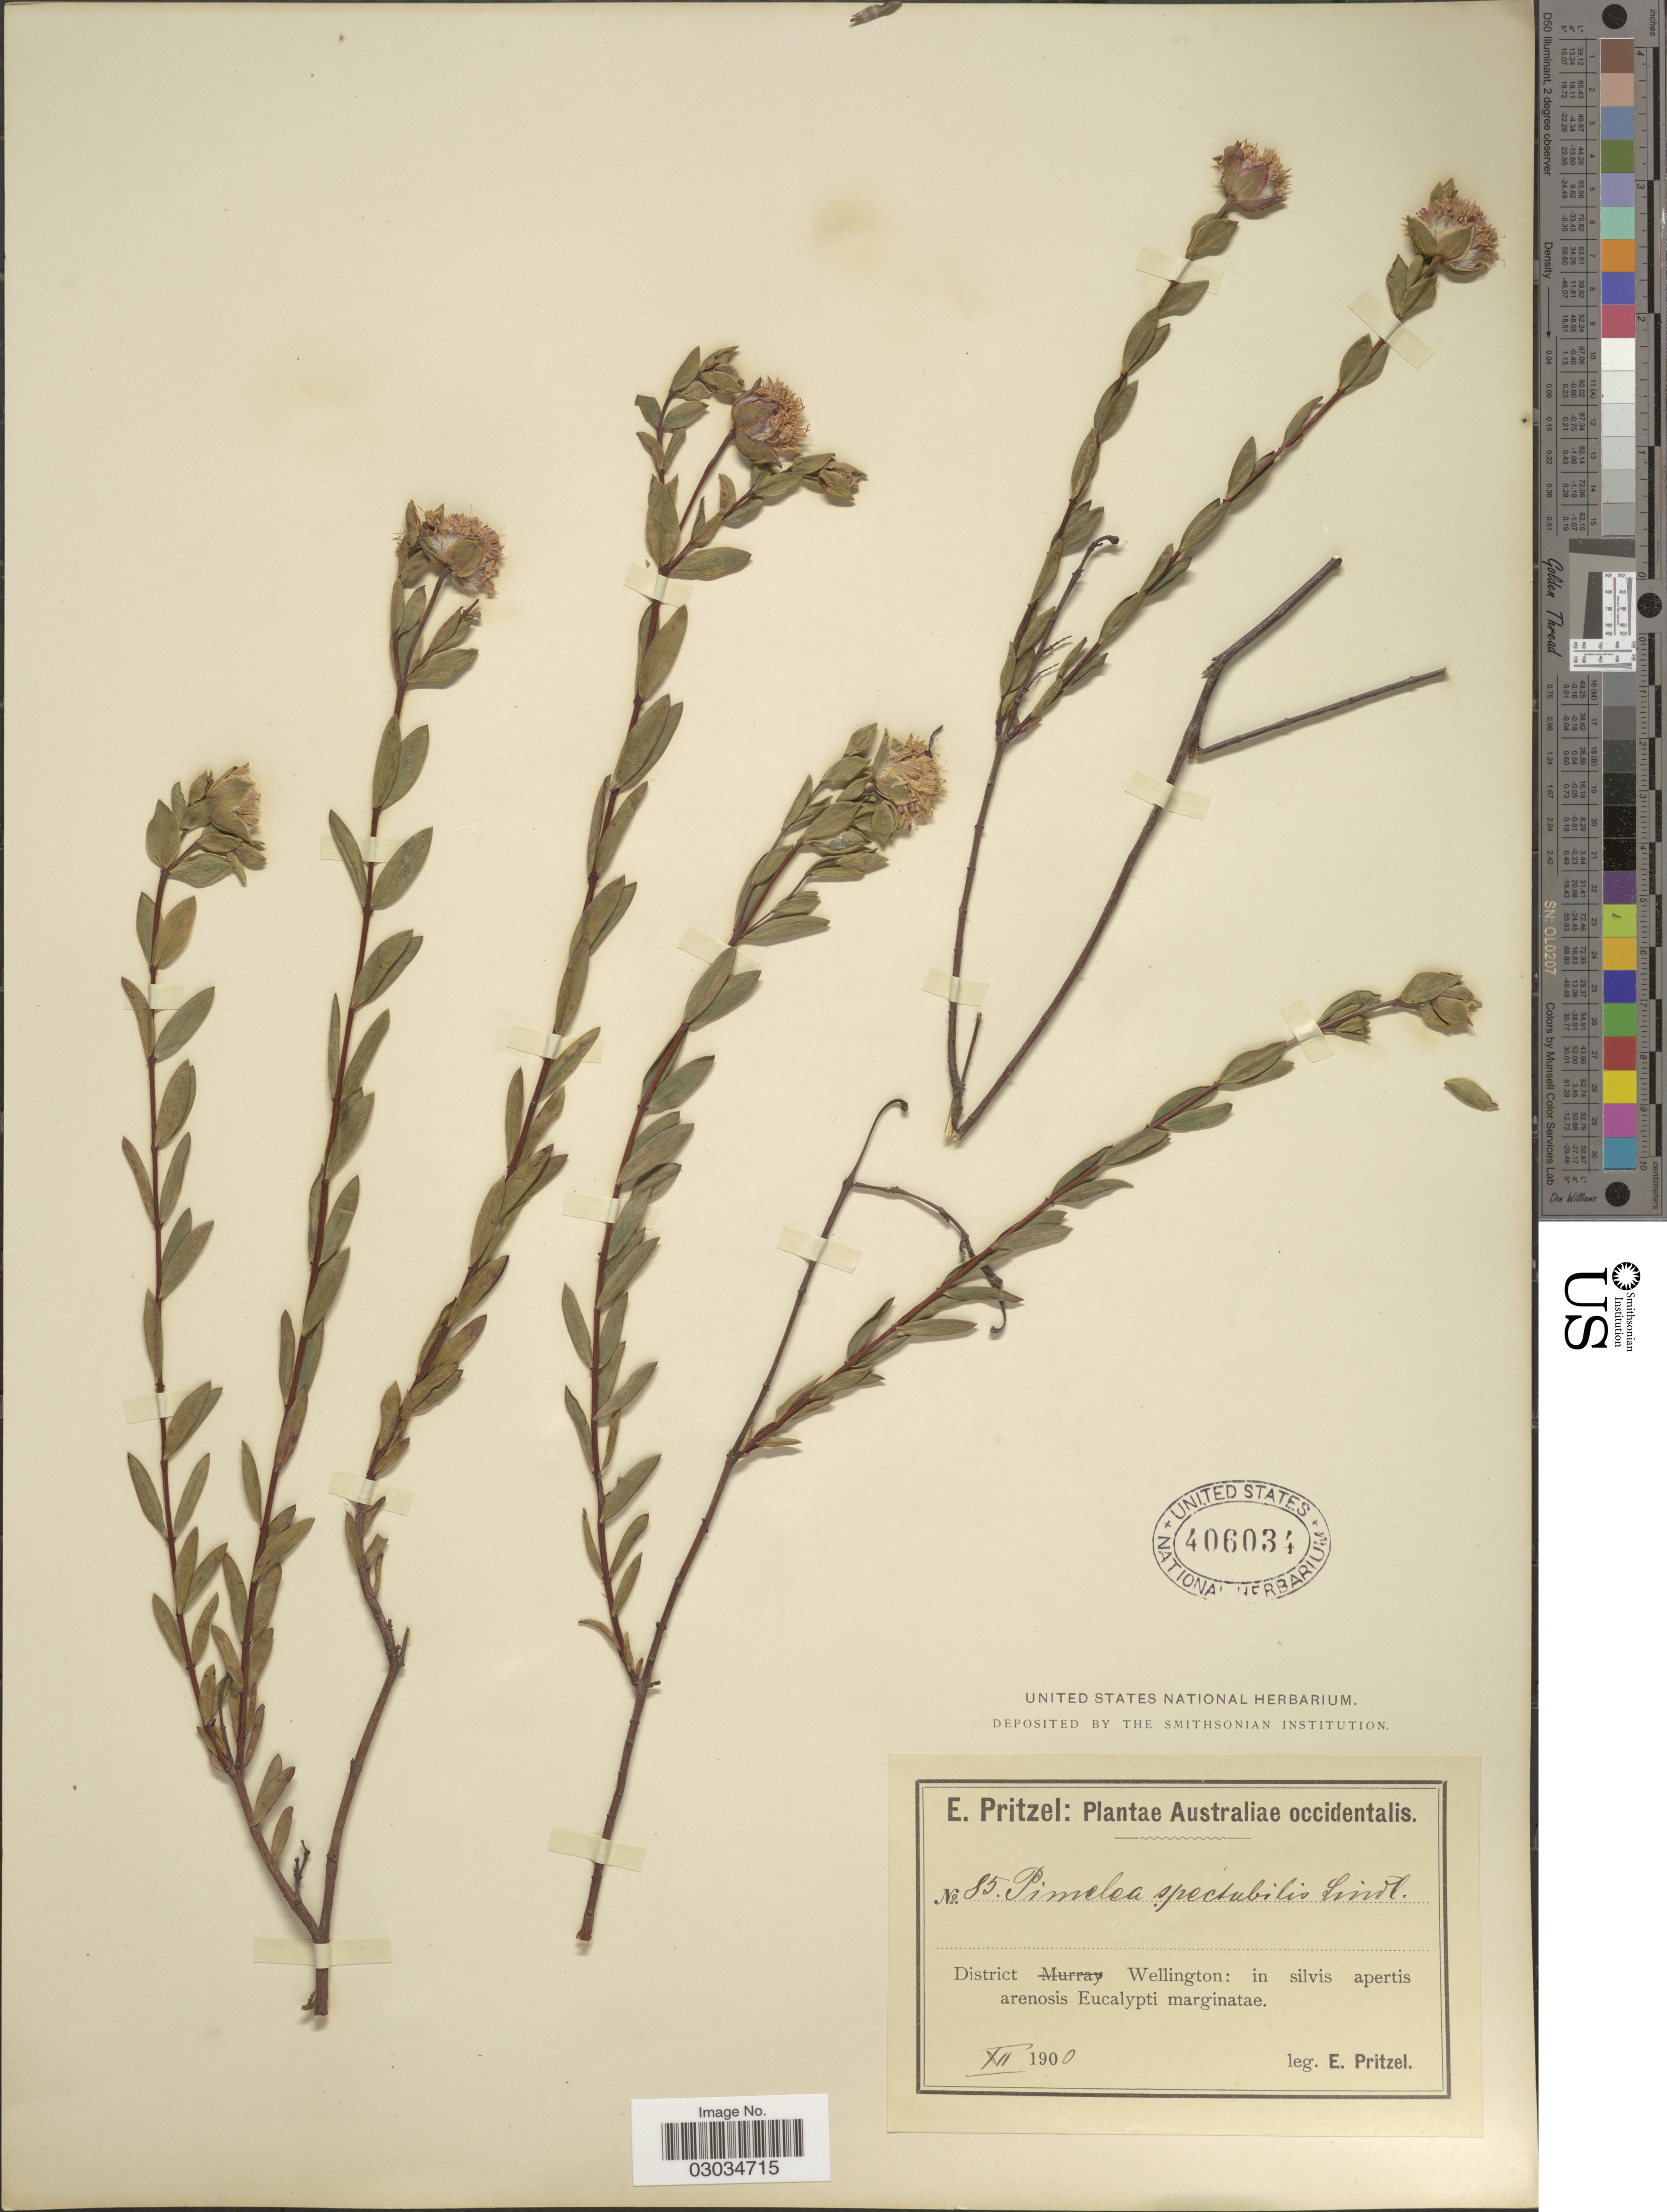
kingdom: Plantae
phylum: Tracheophyta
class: Magnoliopsida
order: Malvales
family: Thymelaeaceae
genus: Pimelea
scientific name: Pimelea spectabilis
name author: Lindl.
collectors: E. G. Pritzel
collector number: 85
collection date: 1900-12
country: Australia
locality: District Wellington: in silvis apertis arenosis Eucalypti marginatae.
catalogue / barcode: US 406034